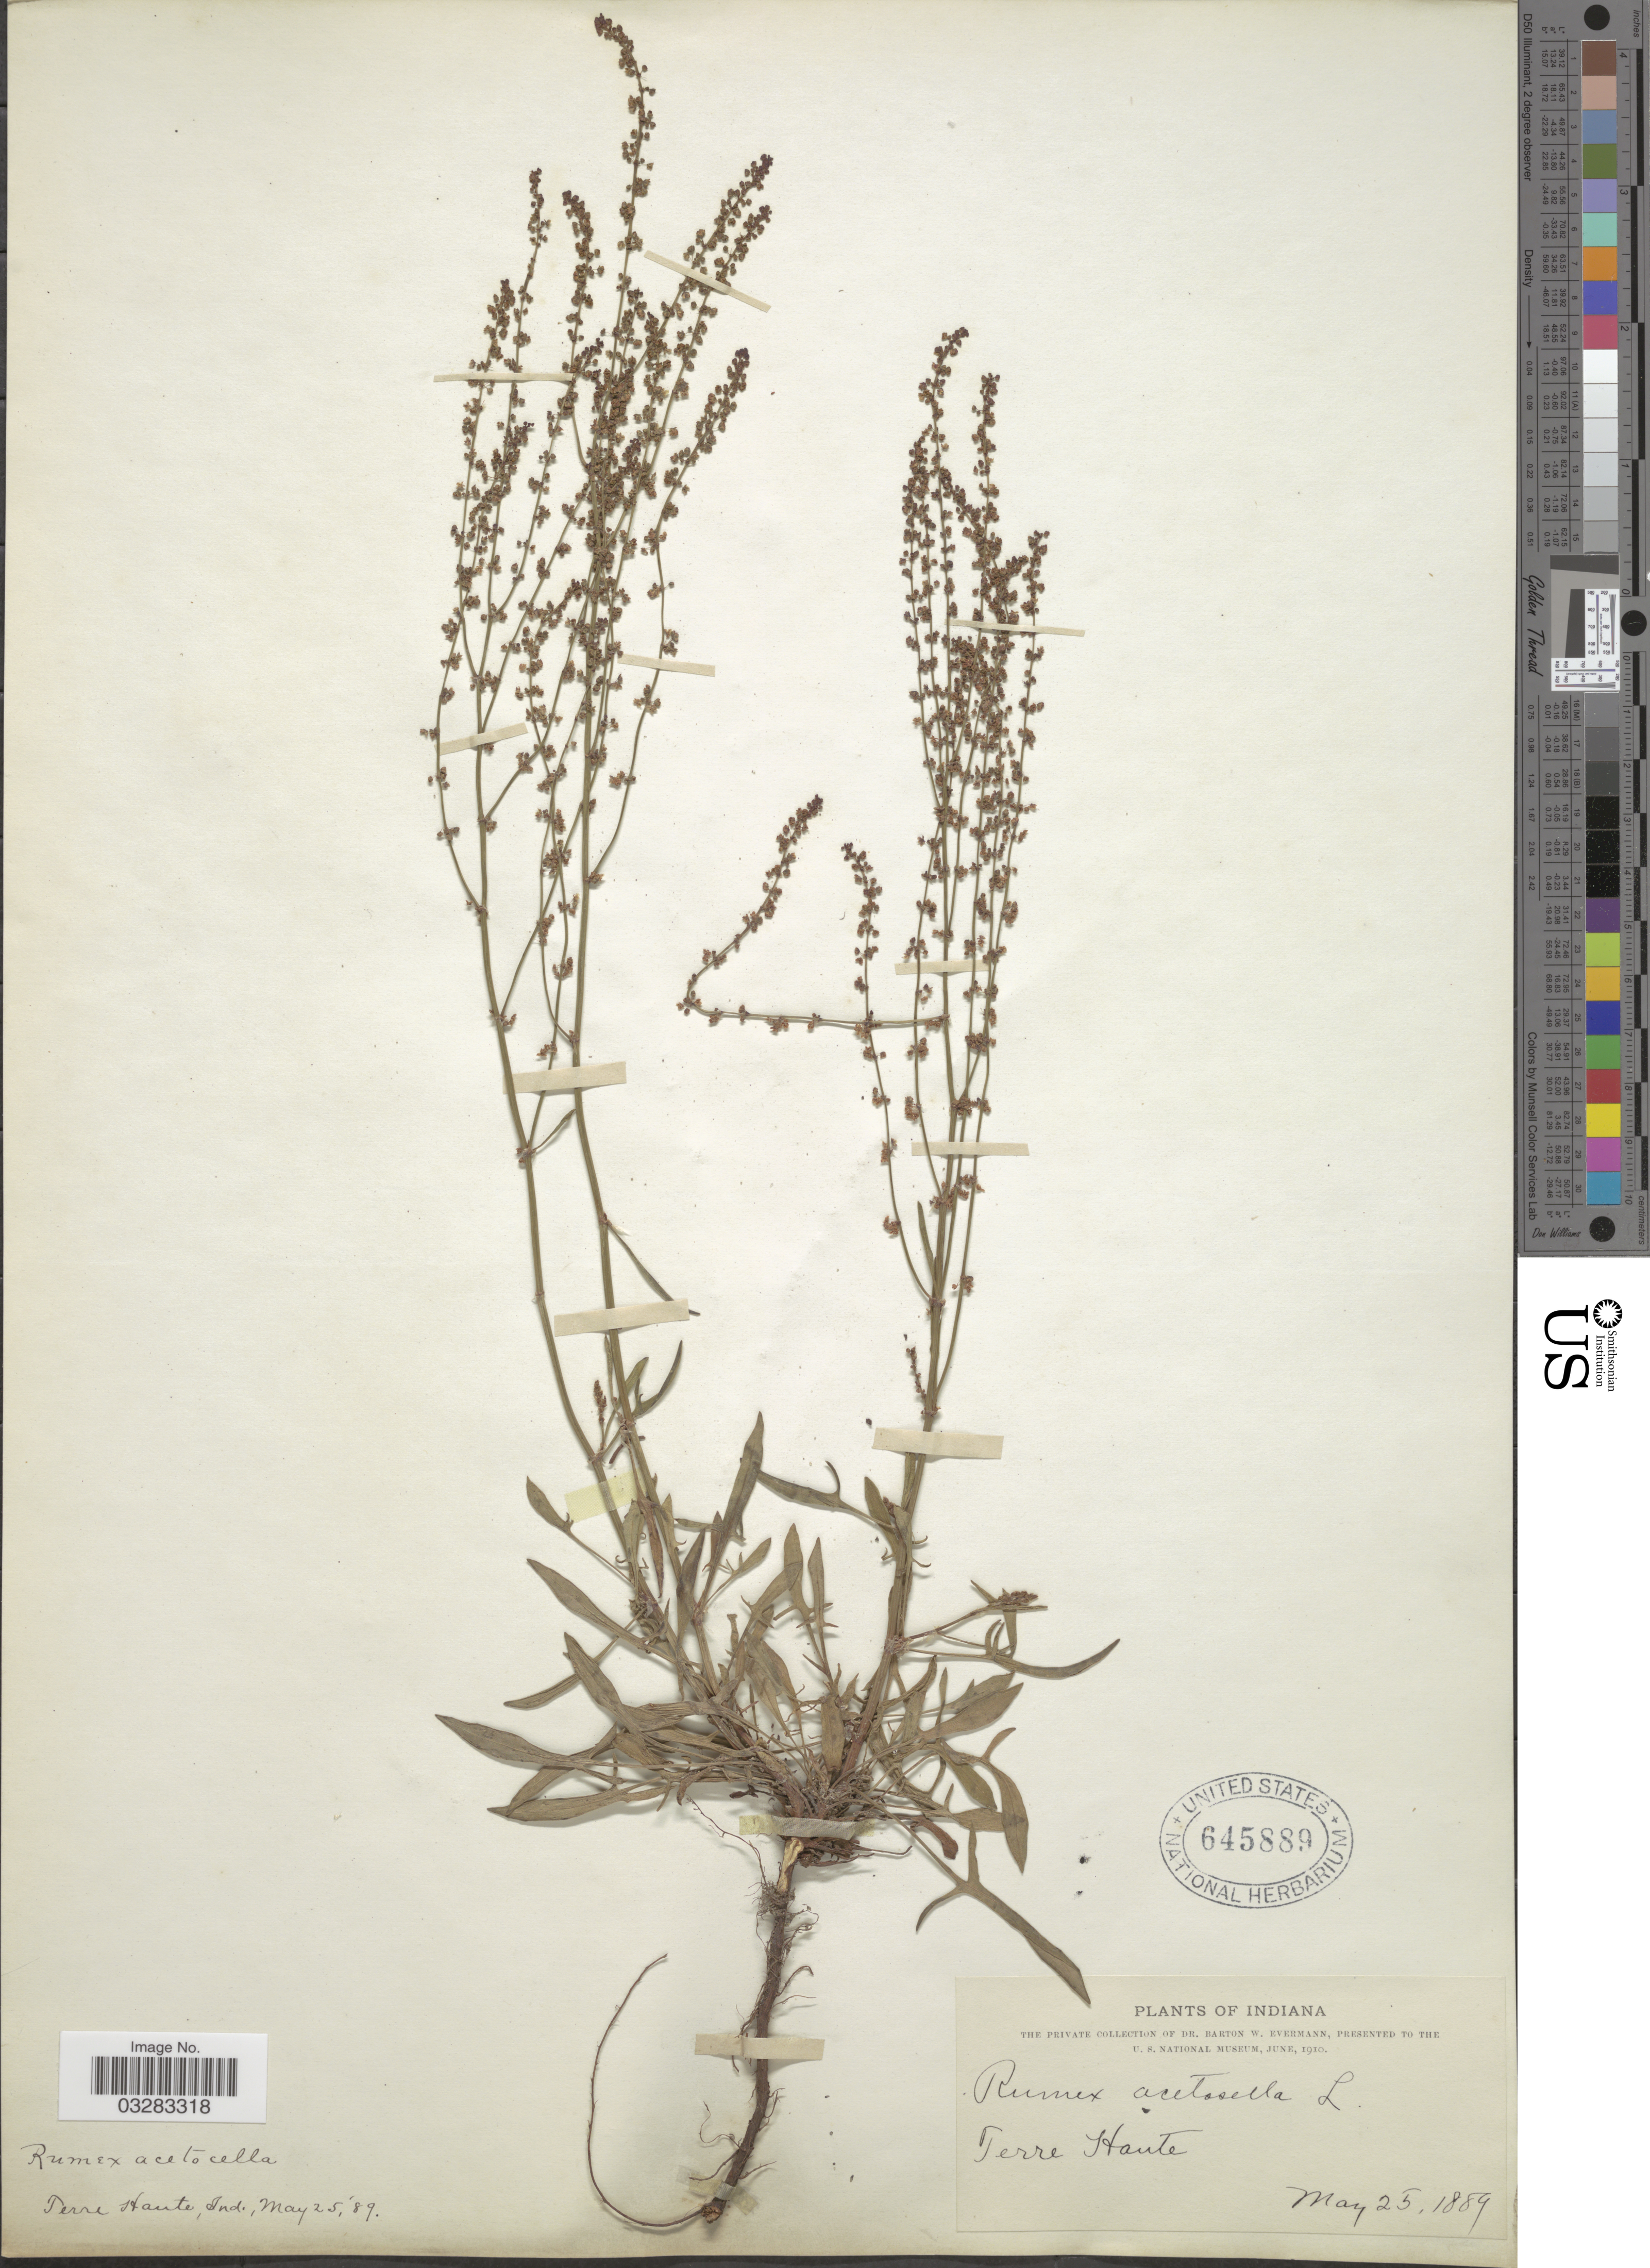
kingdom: Plantae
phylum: Tracheophyta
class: Magnoliopsida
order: Caryophyllales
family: Polygonaceae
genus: Rumex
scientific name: Rumex acetosella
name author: L.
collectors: B. W. Evermann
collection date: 1889-05-25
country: United States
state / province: Indiana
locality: Terre Haute.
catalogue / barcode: US 645889